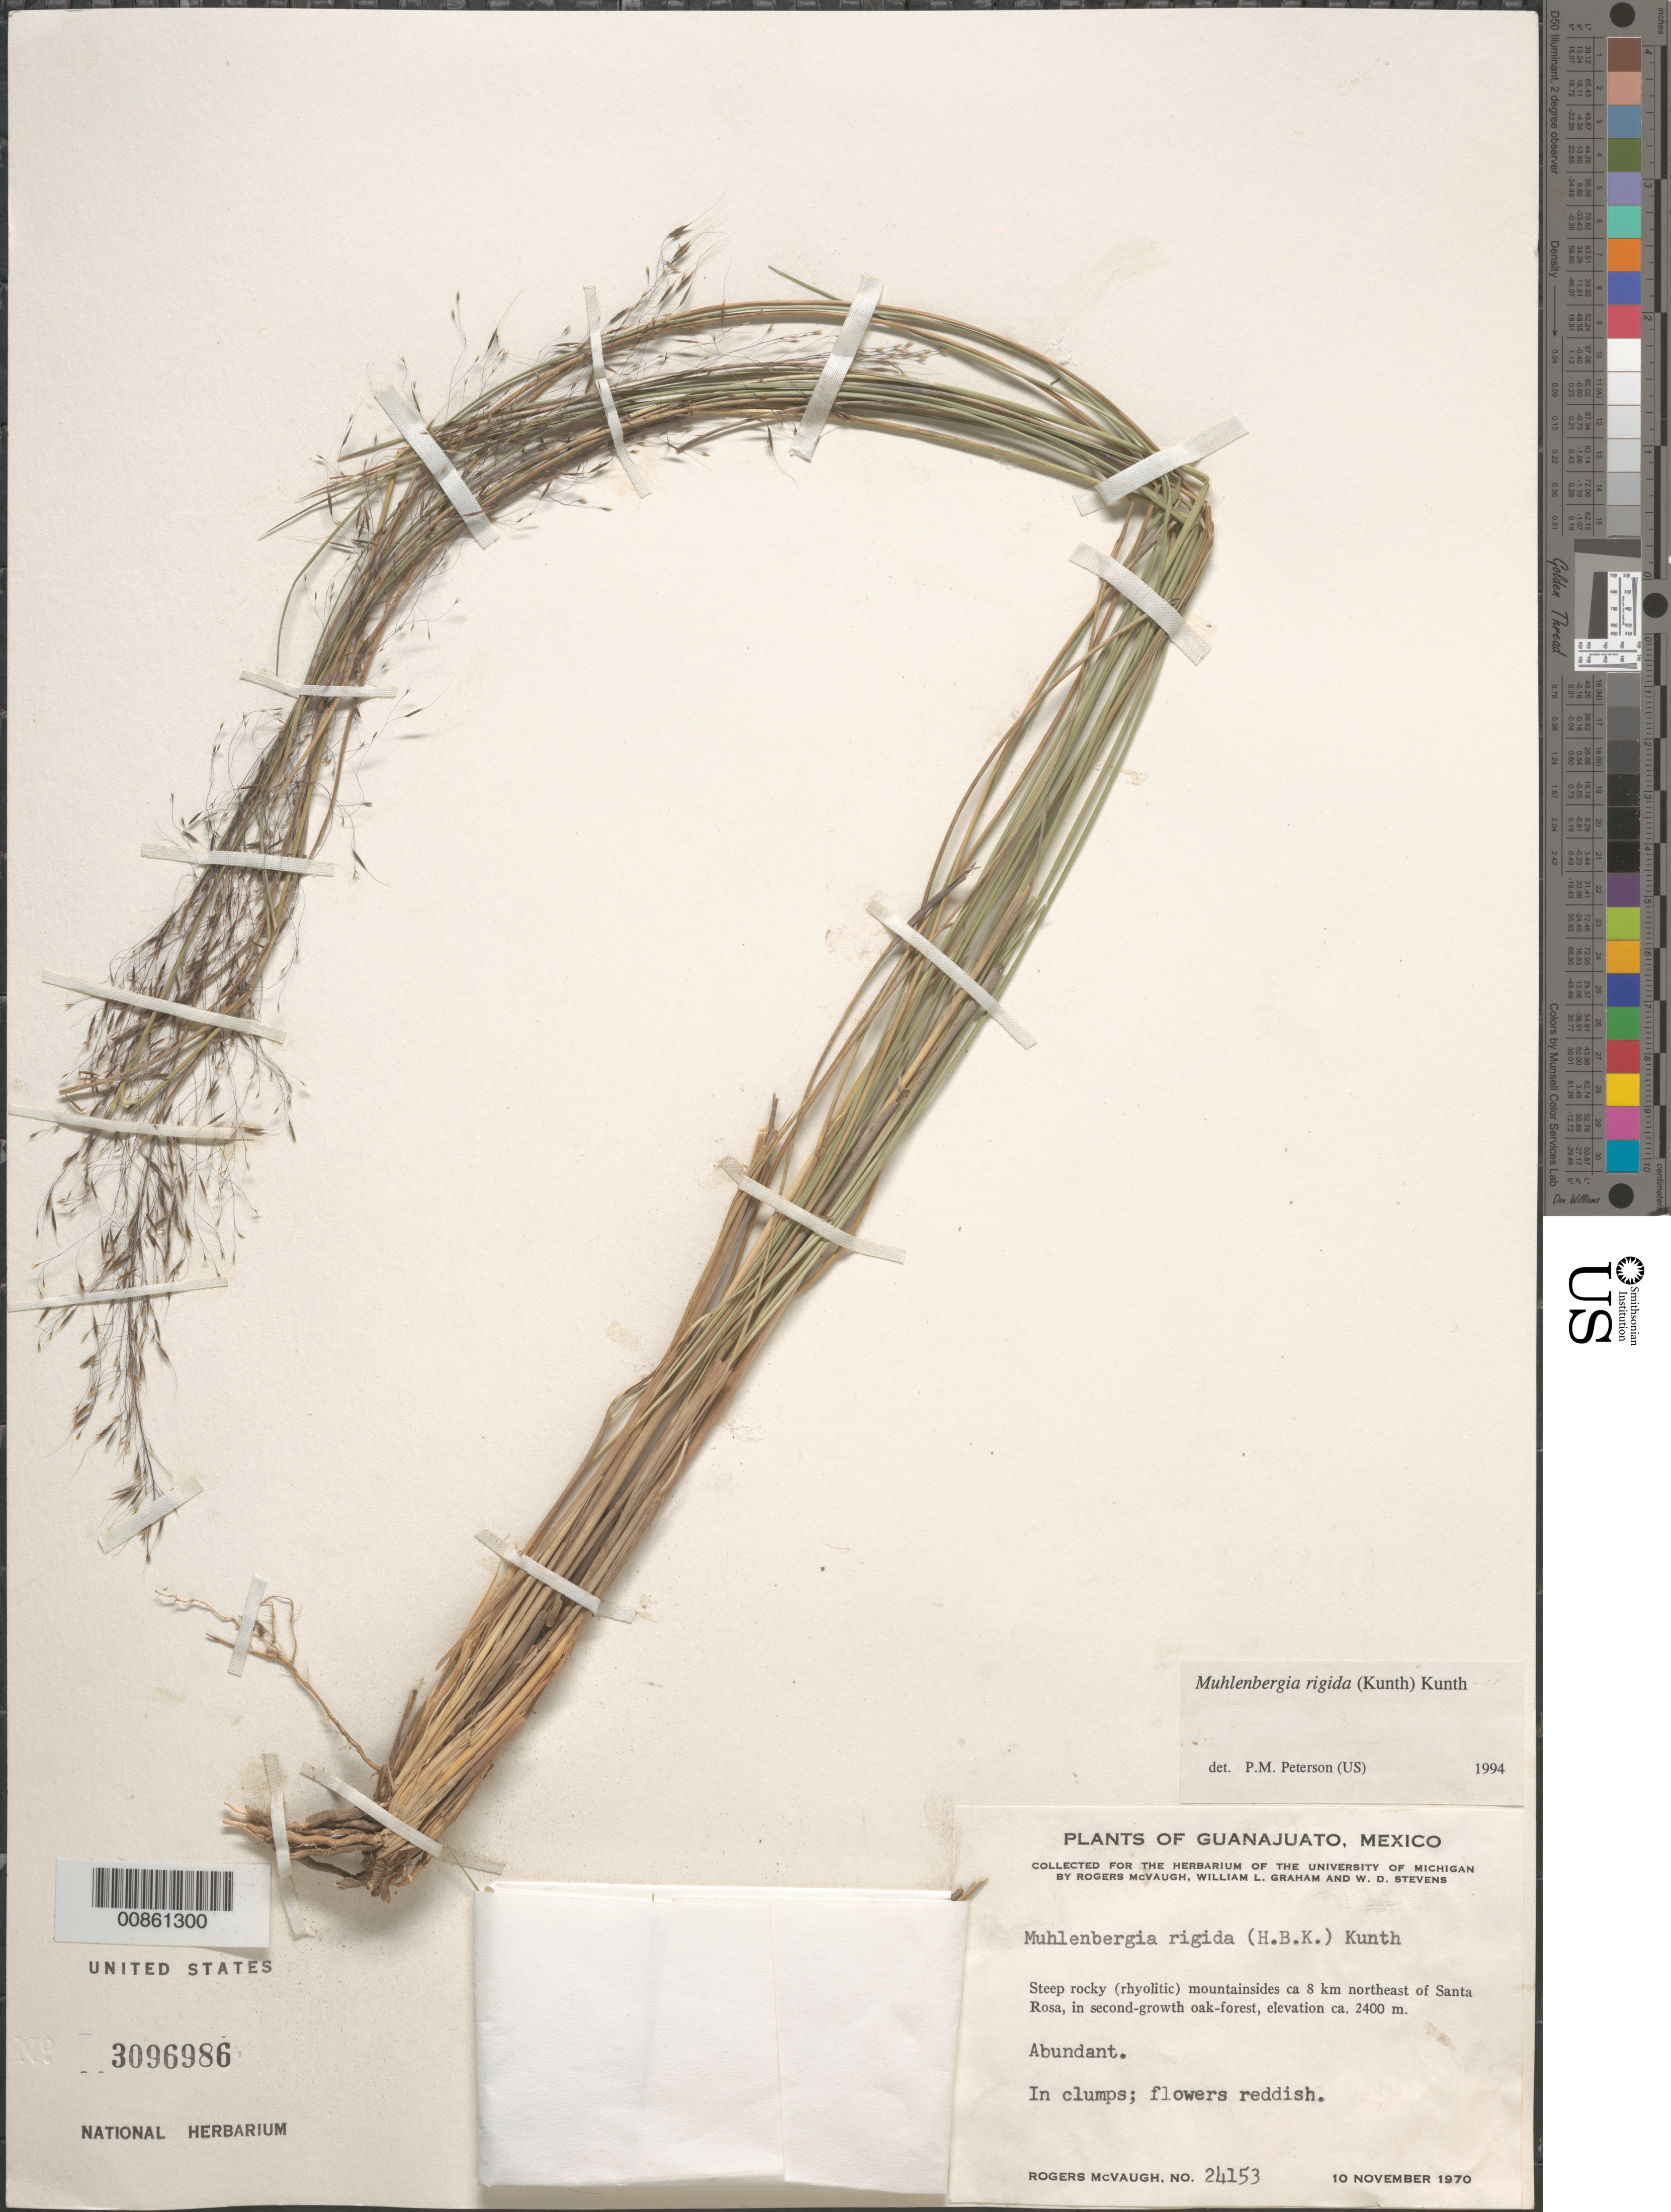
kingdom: Plantae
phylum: Tracheophyta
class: Liliopsida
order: Poales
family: Poaceae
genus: Muhlenbergia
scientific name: Muhlenbergia rigida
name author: (Kunth) Kunth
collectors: R. McVaugh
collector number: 24153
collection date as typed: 10 Nov 1970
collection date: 1970-11-10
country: Mexico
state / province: Guanajuato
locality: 8 km NE of Santa Rosa, Gto.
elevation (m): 2400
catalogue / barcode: US 3096986